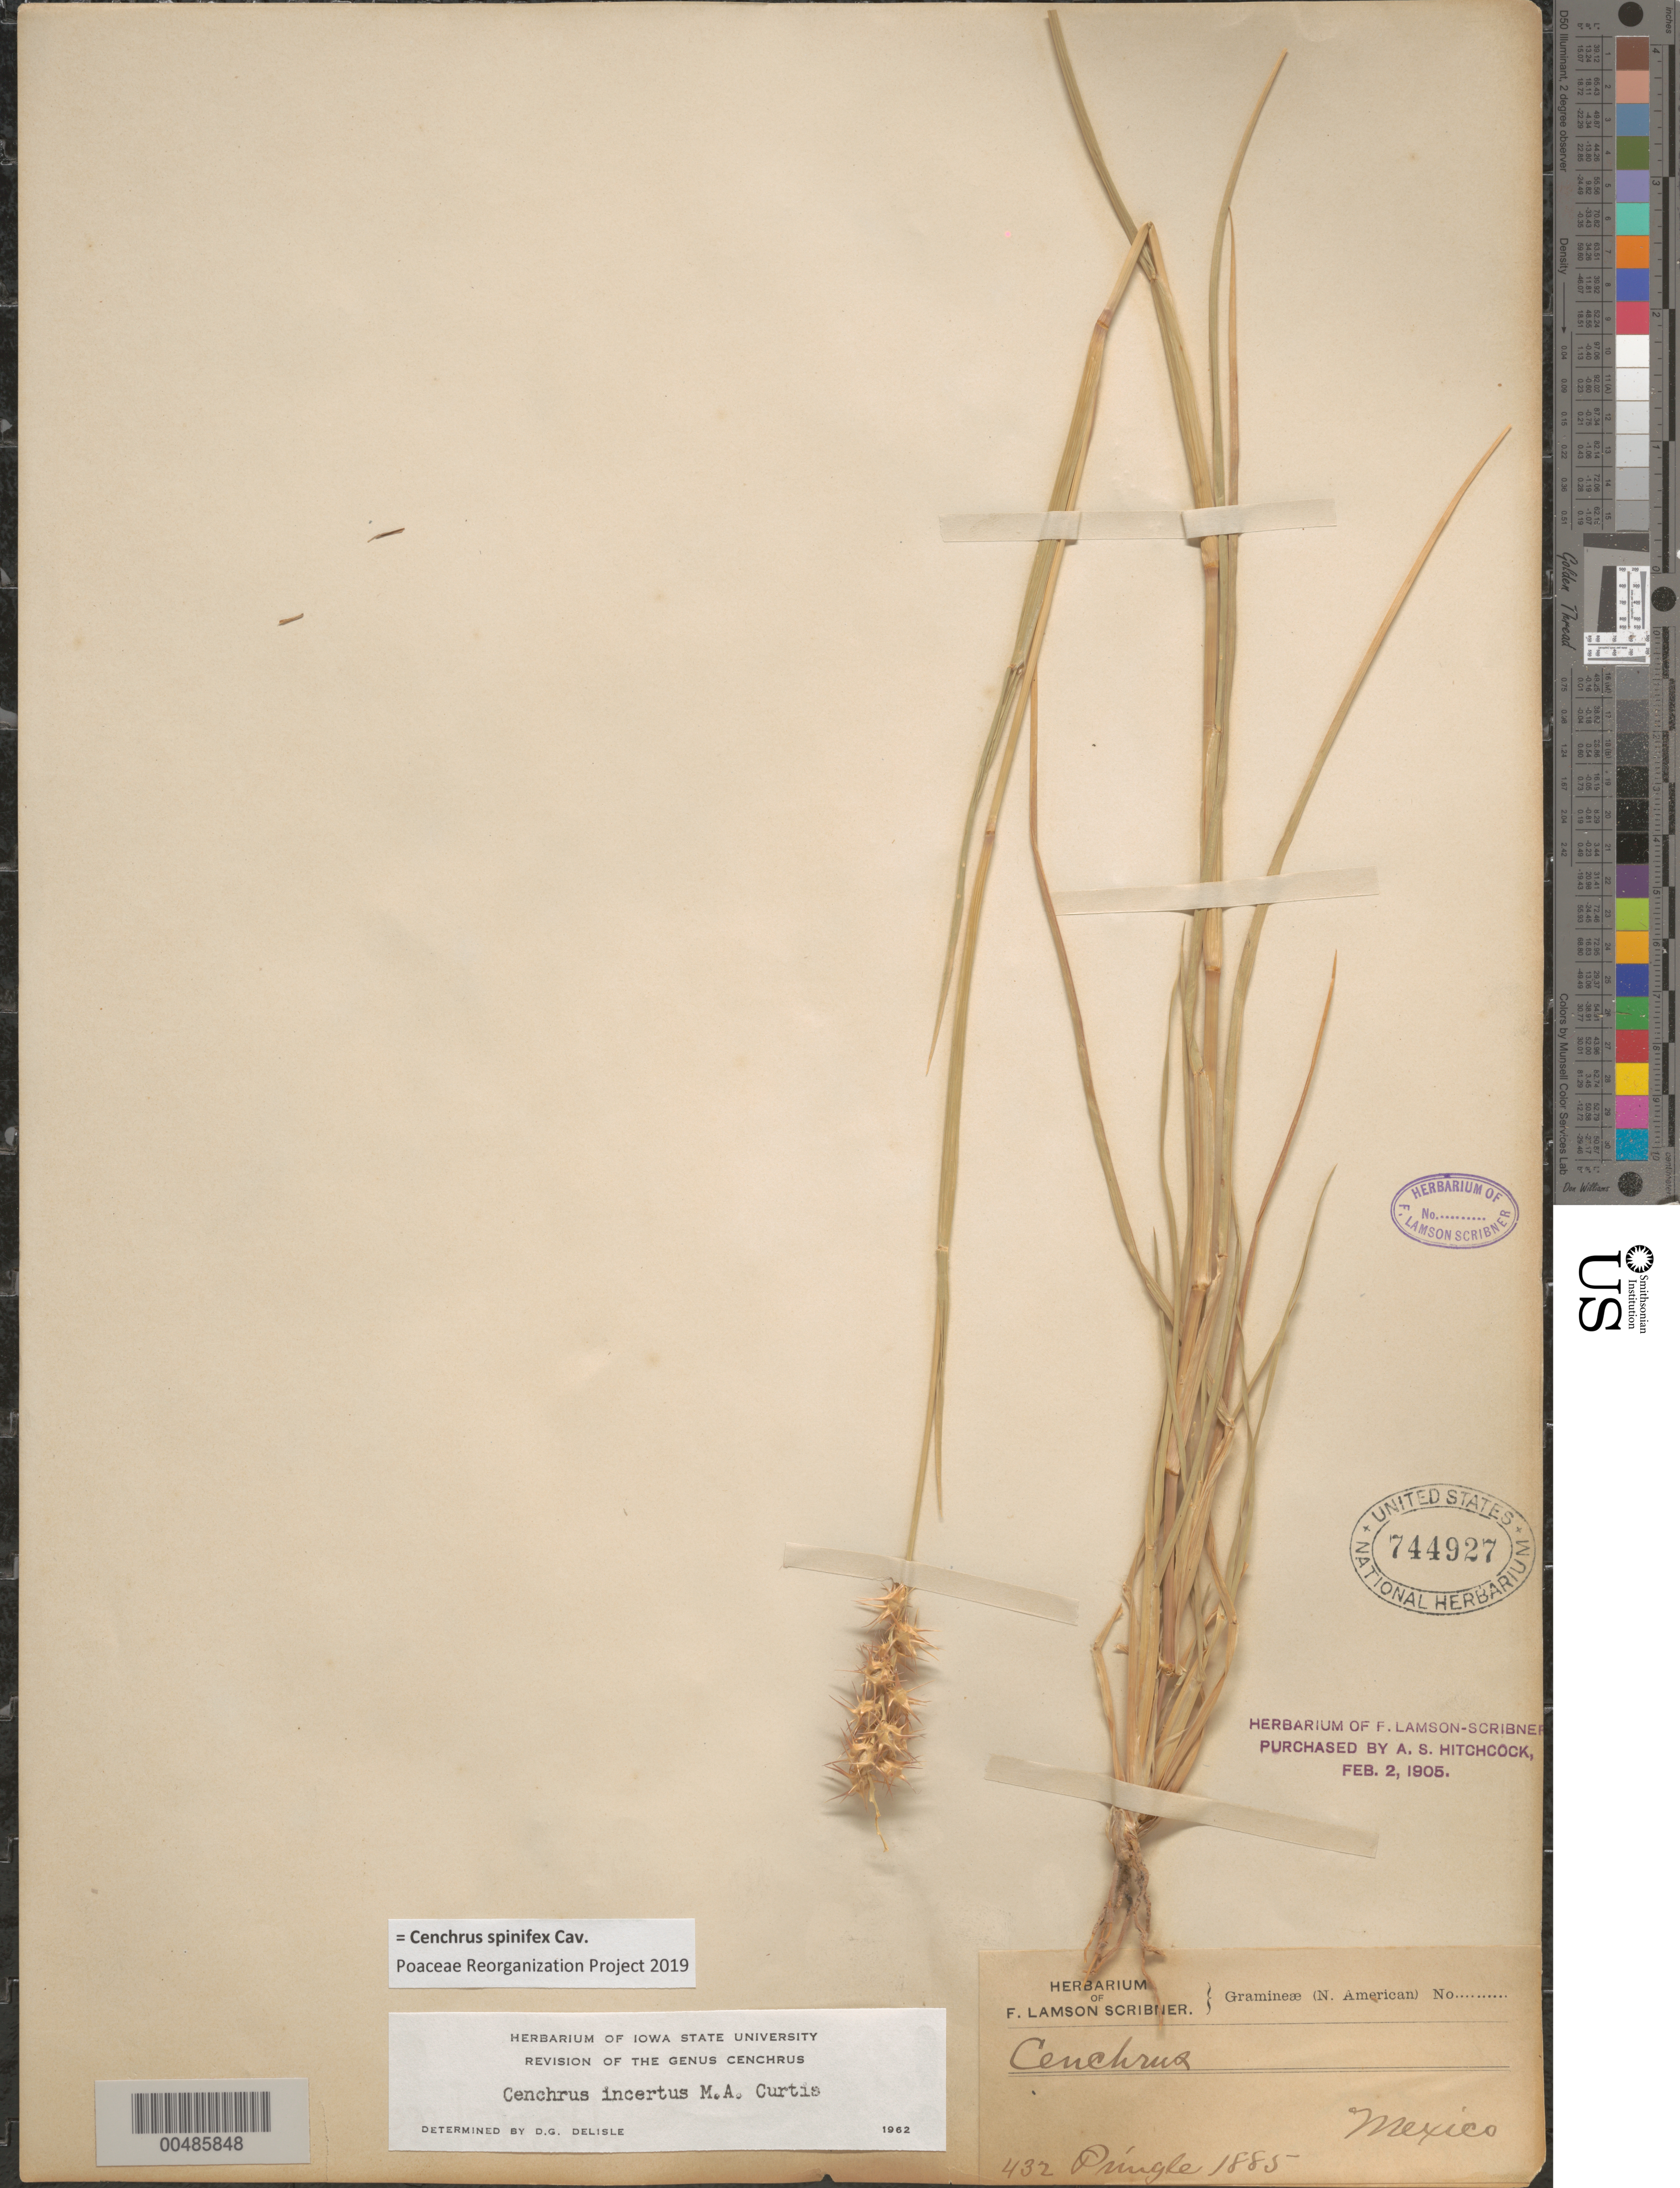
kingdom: Plantae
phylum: Tracheophyta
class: Liliopsida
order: Poales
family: Poaceae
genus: Cenchrus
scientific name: Cenchrus spinifex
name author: Cav.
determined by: Poaceae Reorganization Project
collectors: C. G. Pringle et al.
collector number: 432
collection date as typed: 1885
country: Mexico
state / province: Durango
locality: San Ramon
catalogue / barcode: US 744927